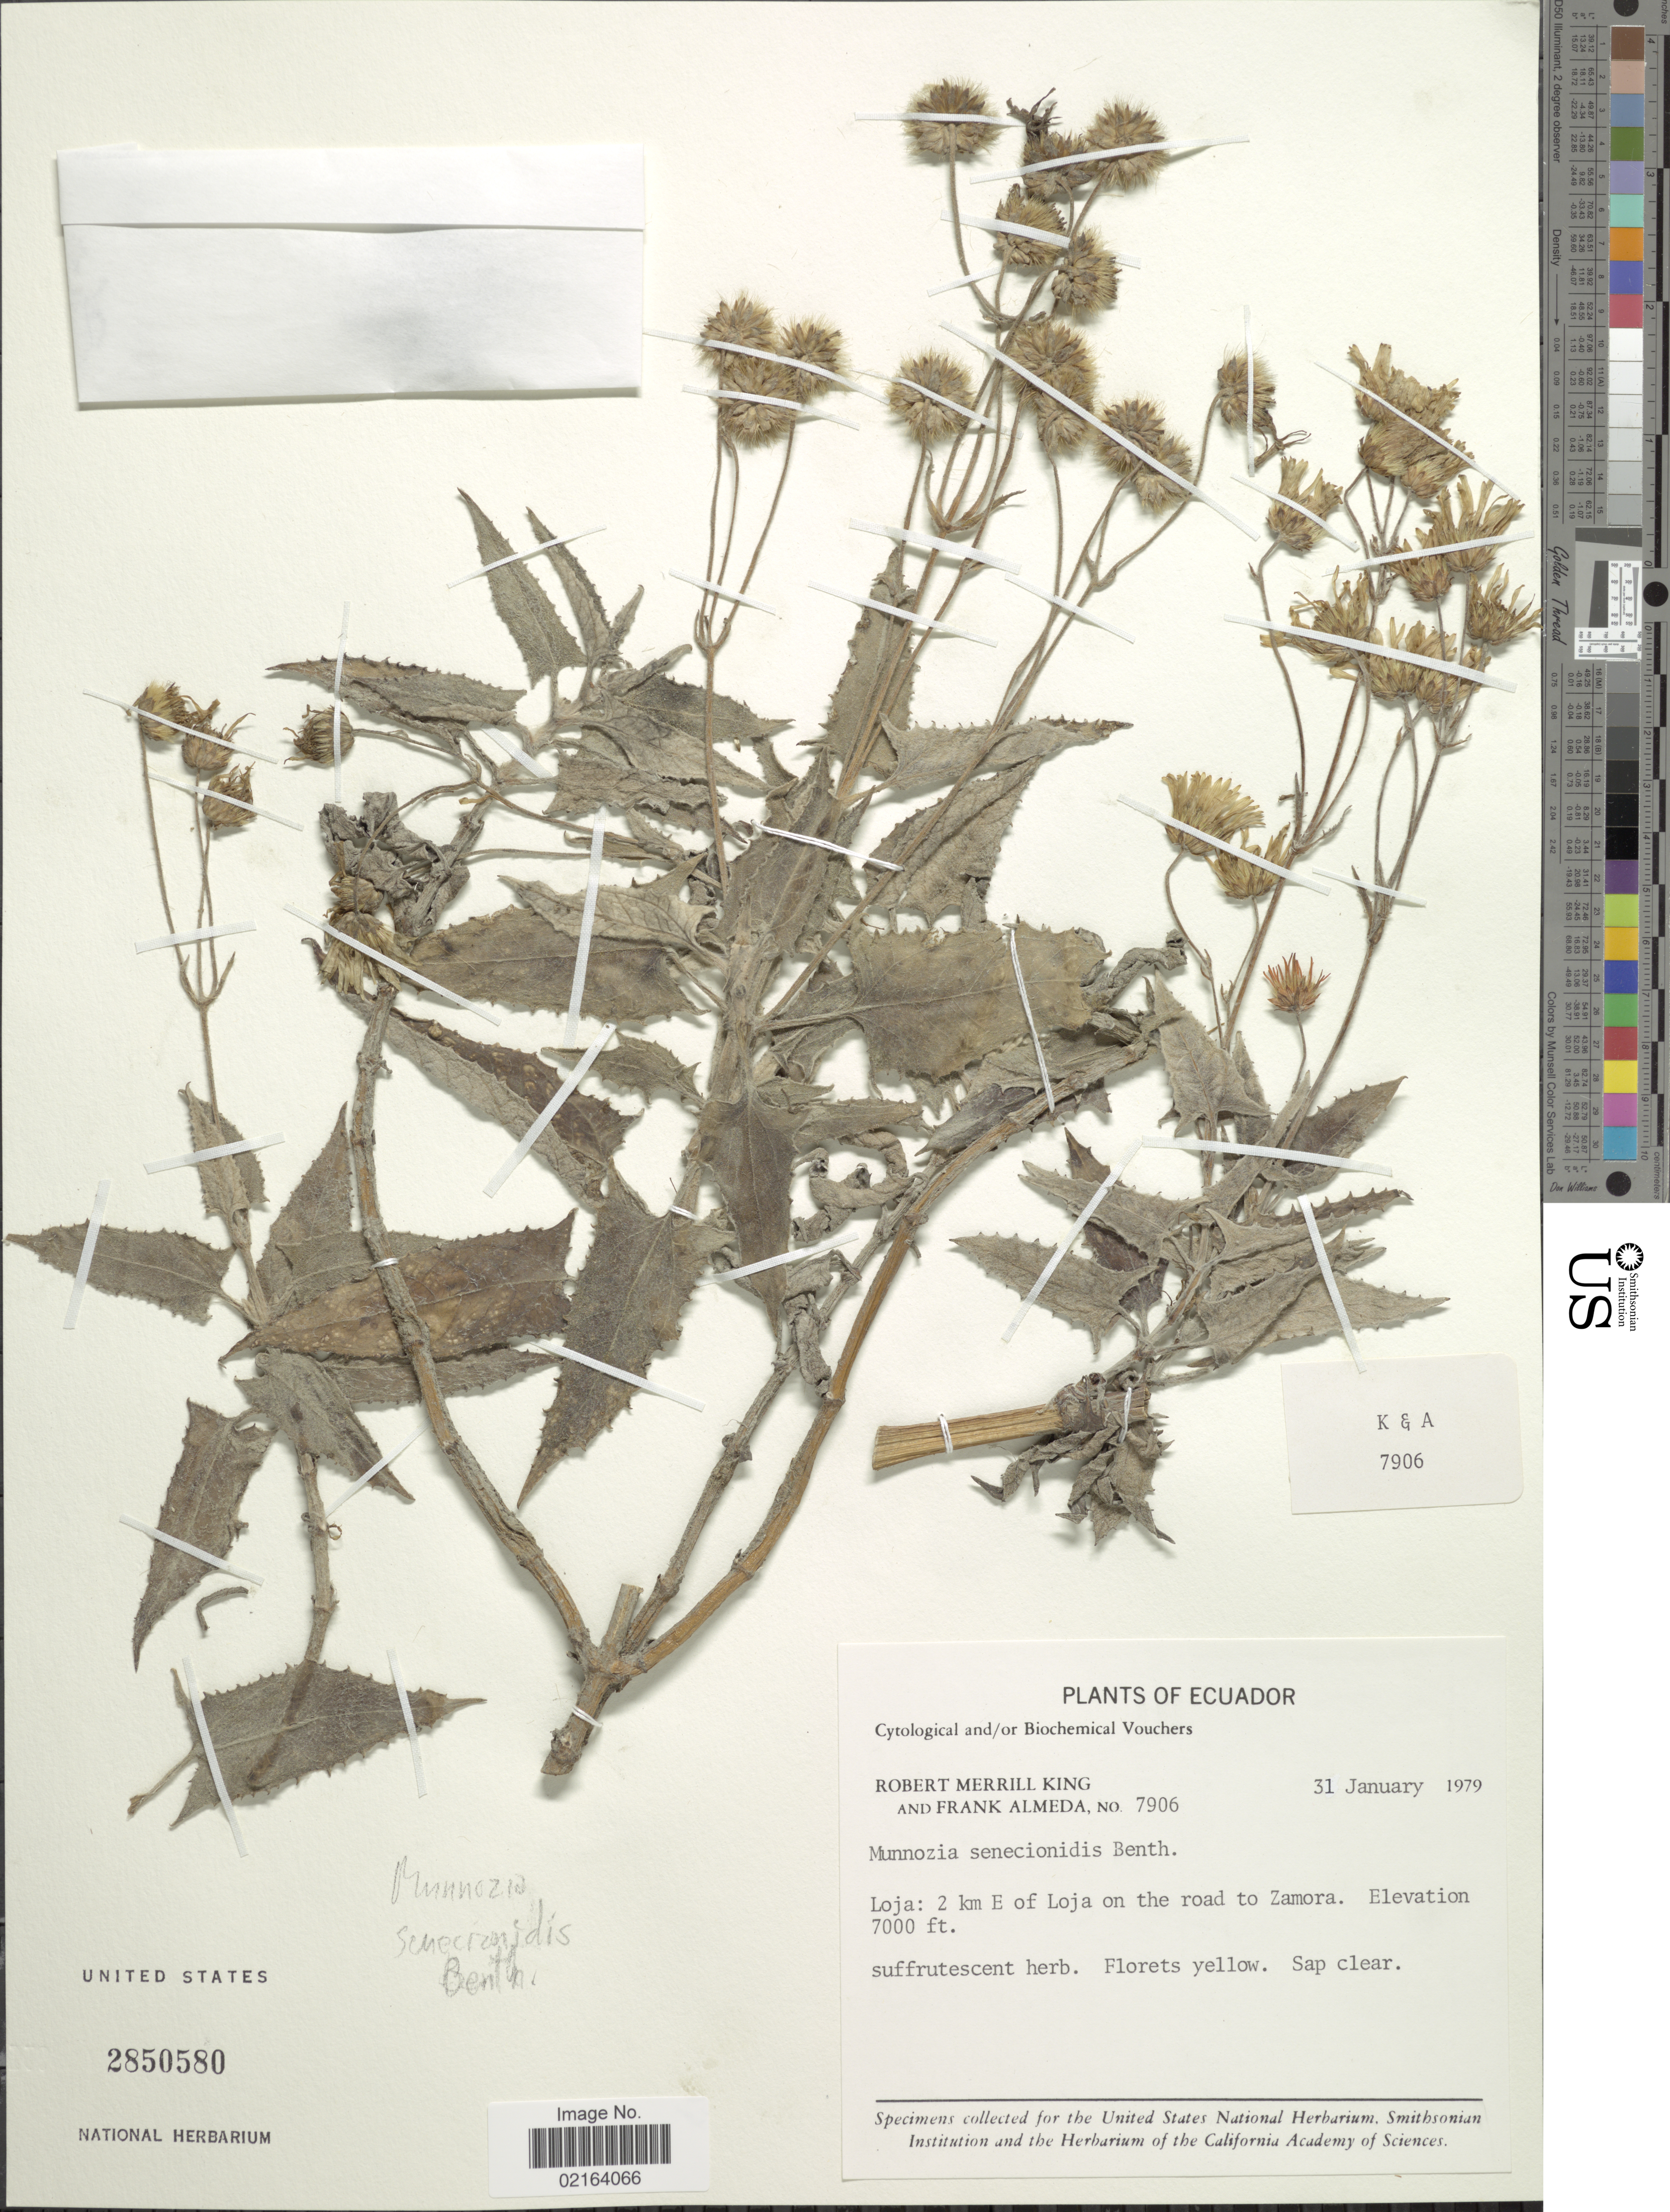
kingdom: Plantae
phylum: Tracheophyta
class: Magnoliopsida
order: Asterales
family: Asteraceae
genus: Munnozia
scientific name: Munnozia senecionidis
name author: Benth.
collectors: R. M. King & F. Almeda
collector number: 7906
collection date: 1979-01-31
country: Ecuador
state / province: Loja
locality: Loja: 2 km E of Loja on the road to Zamora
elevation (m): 2134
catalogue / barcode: US 2850580